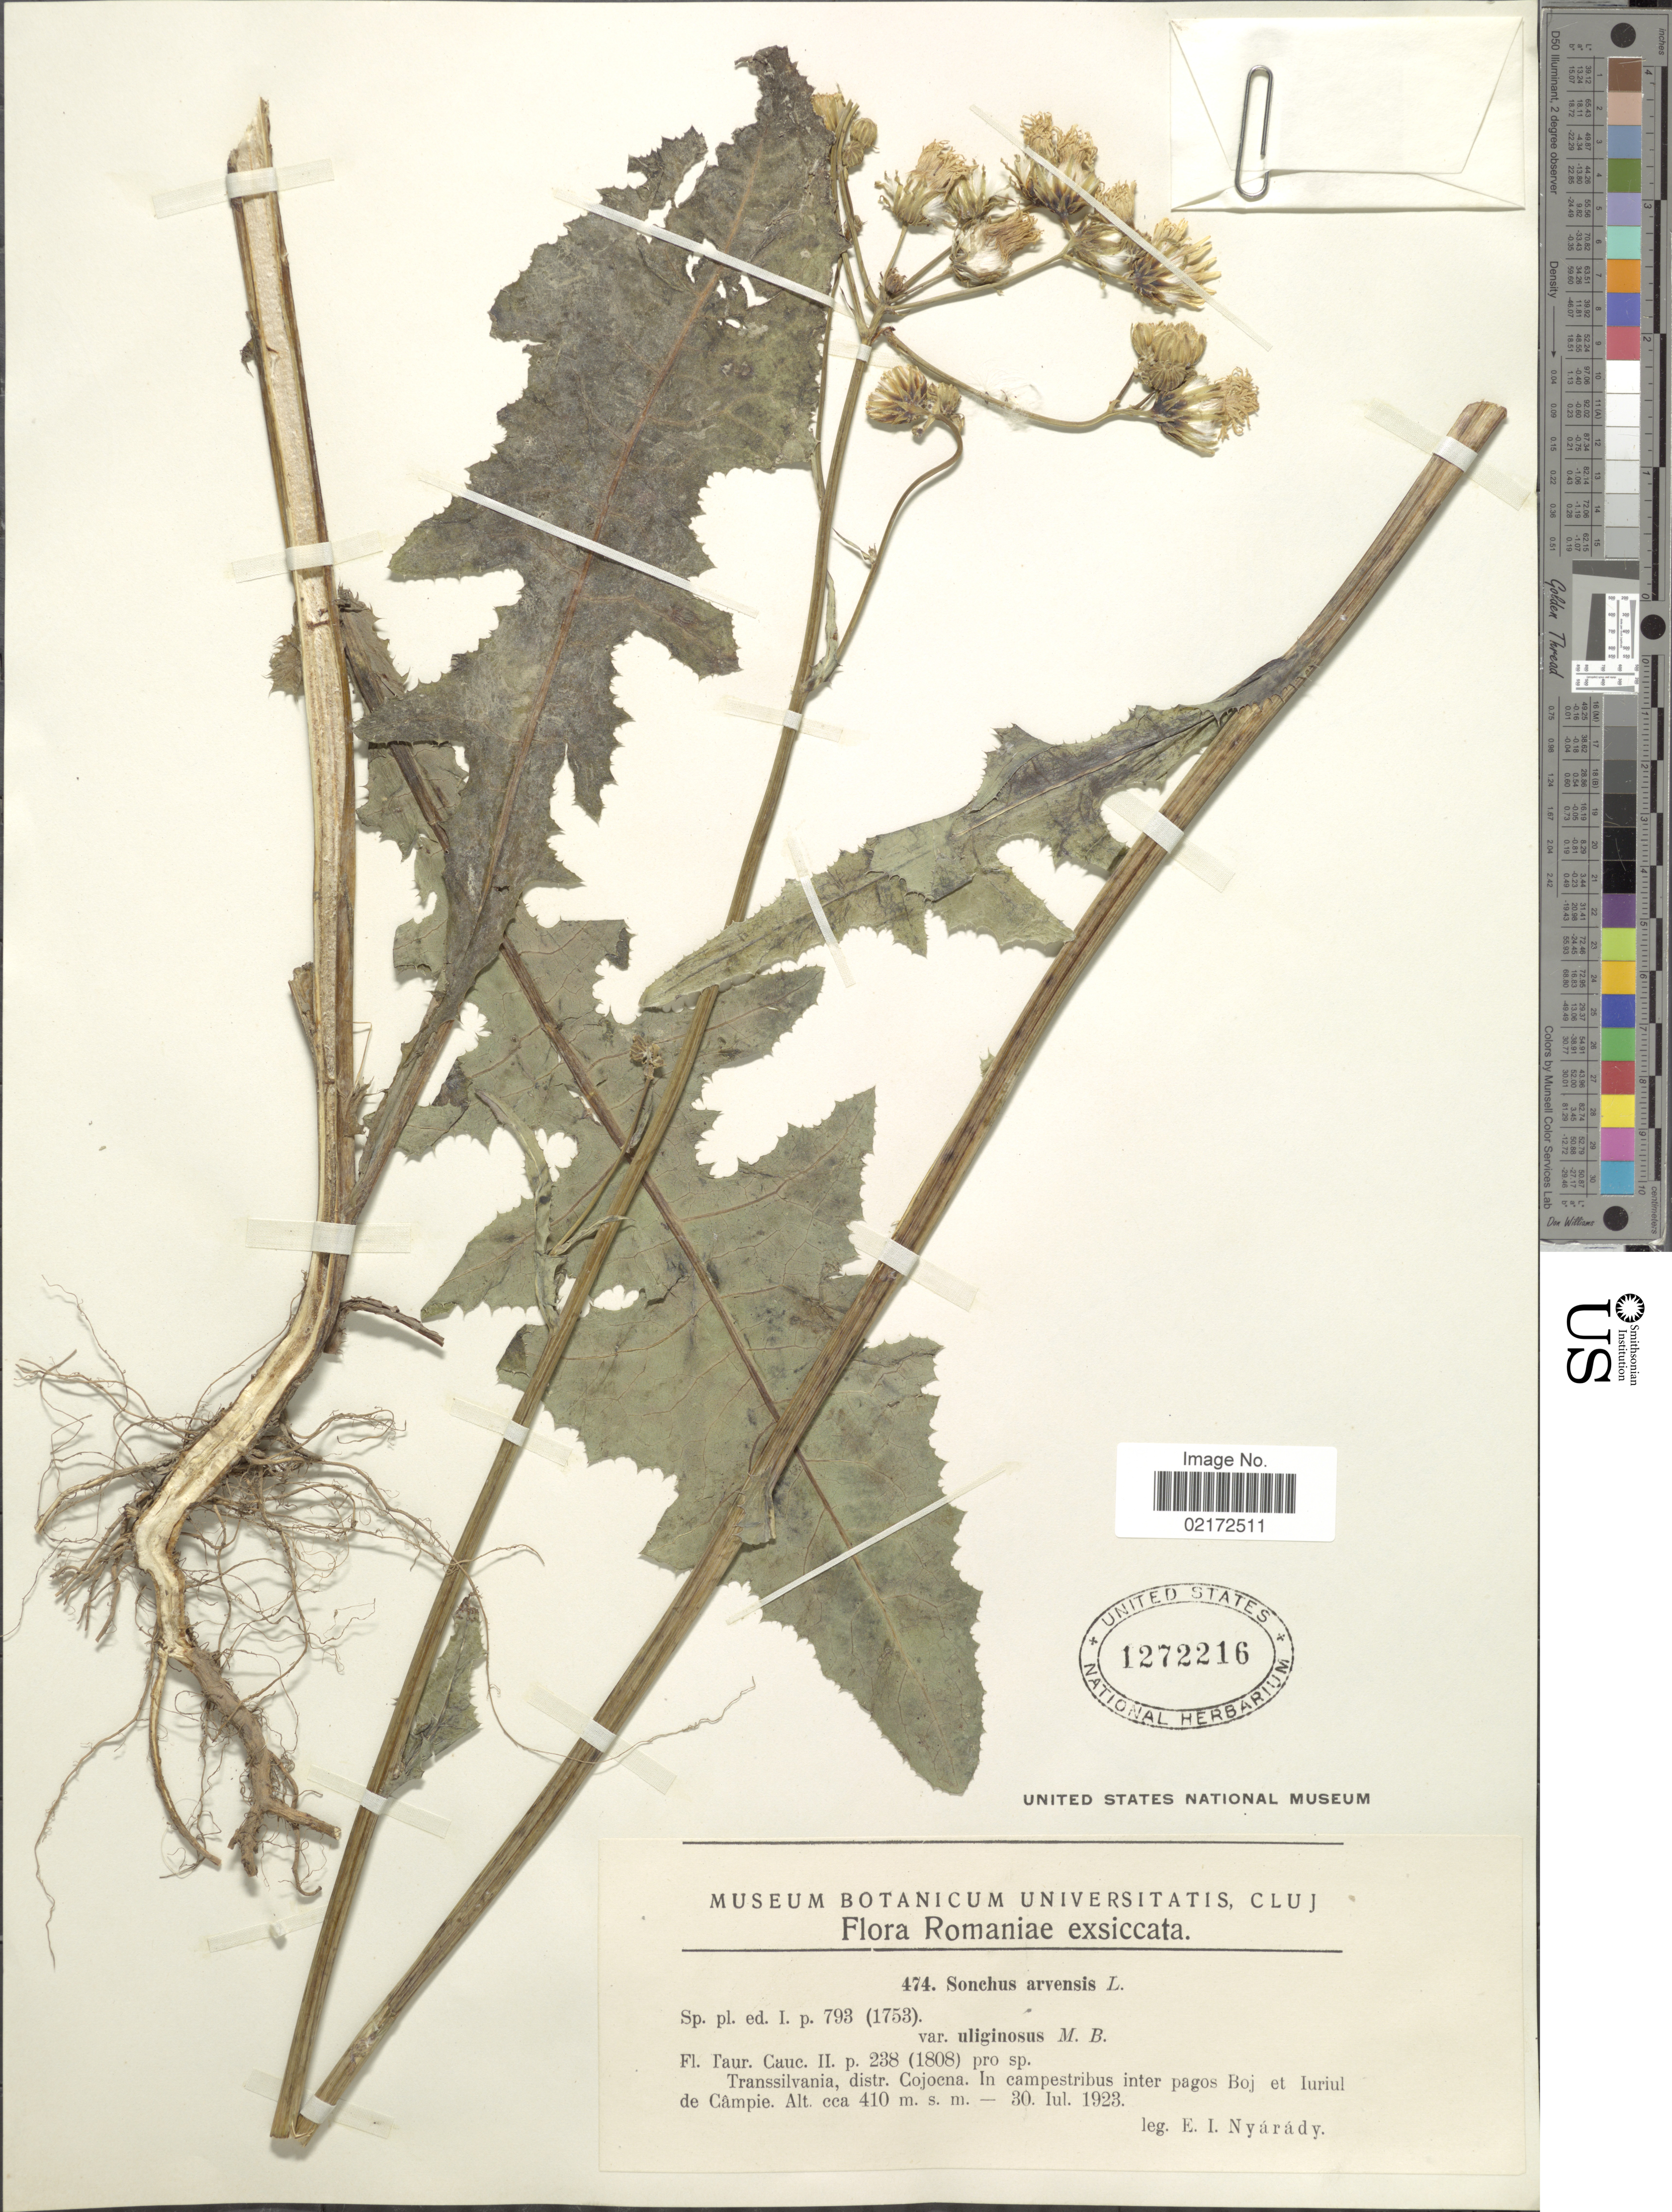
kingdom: Plantae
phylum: Tracheophyta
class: Magnoliopsida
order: Asterales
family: Asteraceae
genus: Sonchus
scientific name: Sonchus arvensis subsp. uliginosus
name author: (M. Bieb.) Nyman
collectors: E. Nyárády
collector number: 474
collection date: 1923-07-30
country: Romania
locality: Transsilvania, distr. Cojocna. In campestribus inter pagos Boj et Iuriul de Câmpie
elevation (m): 410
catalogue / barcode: US 1272216